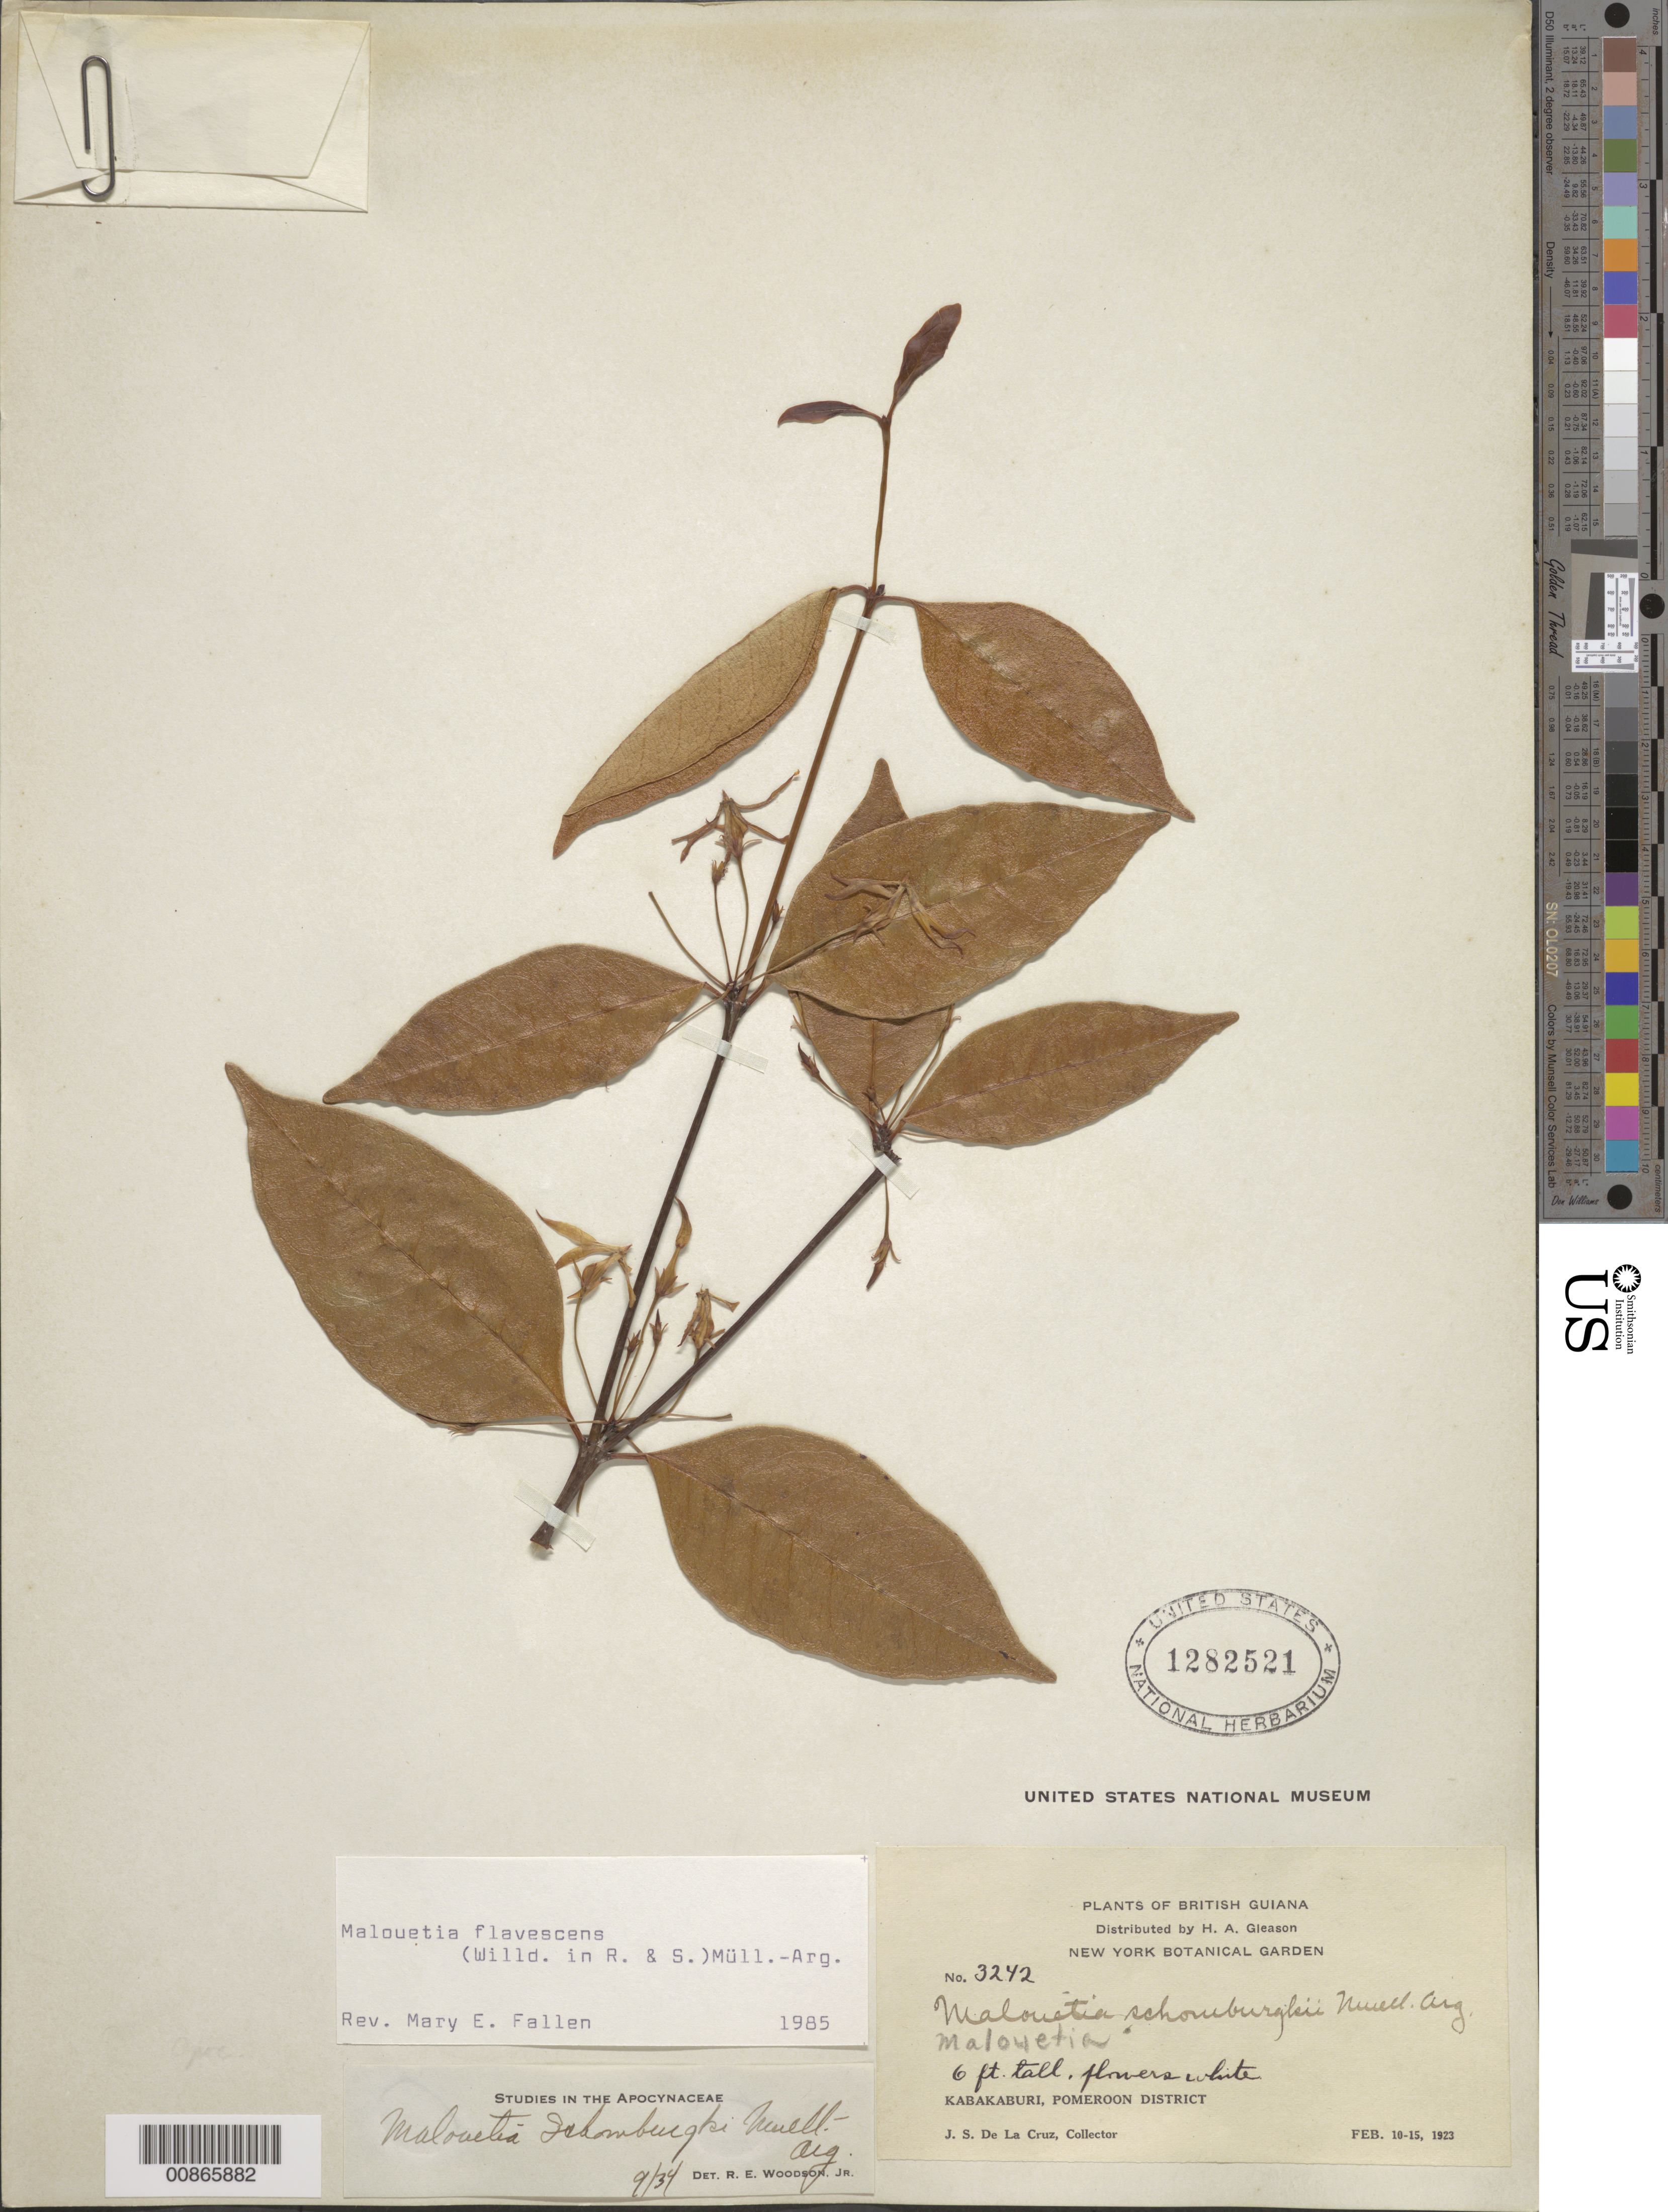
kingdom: Plantae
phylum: Tracheophyta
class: Magnoliopsida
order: Gentianales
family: Apocynaceae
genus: Malouetia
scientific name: Malouetia flavescens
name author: (Willd. ex Roemer & Schult.) Müll. Arg.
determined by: Fallen, M. E.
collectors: J. S. de la Cruz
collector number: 3242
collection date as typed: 10-Feb-23 to 15-Feb-23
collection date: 1923-02-10/1923-02-15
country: Guyana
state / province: Pomeroon-Supenaam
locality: Kabakaburi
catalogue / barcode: US 1282521